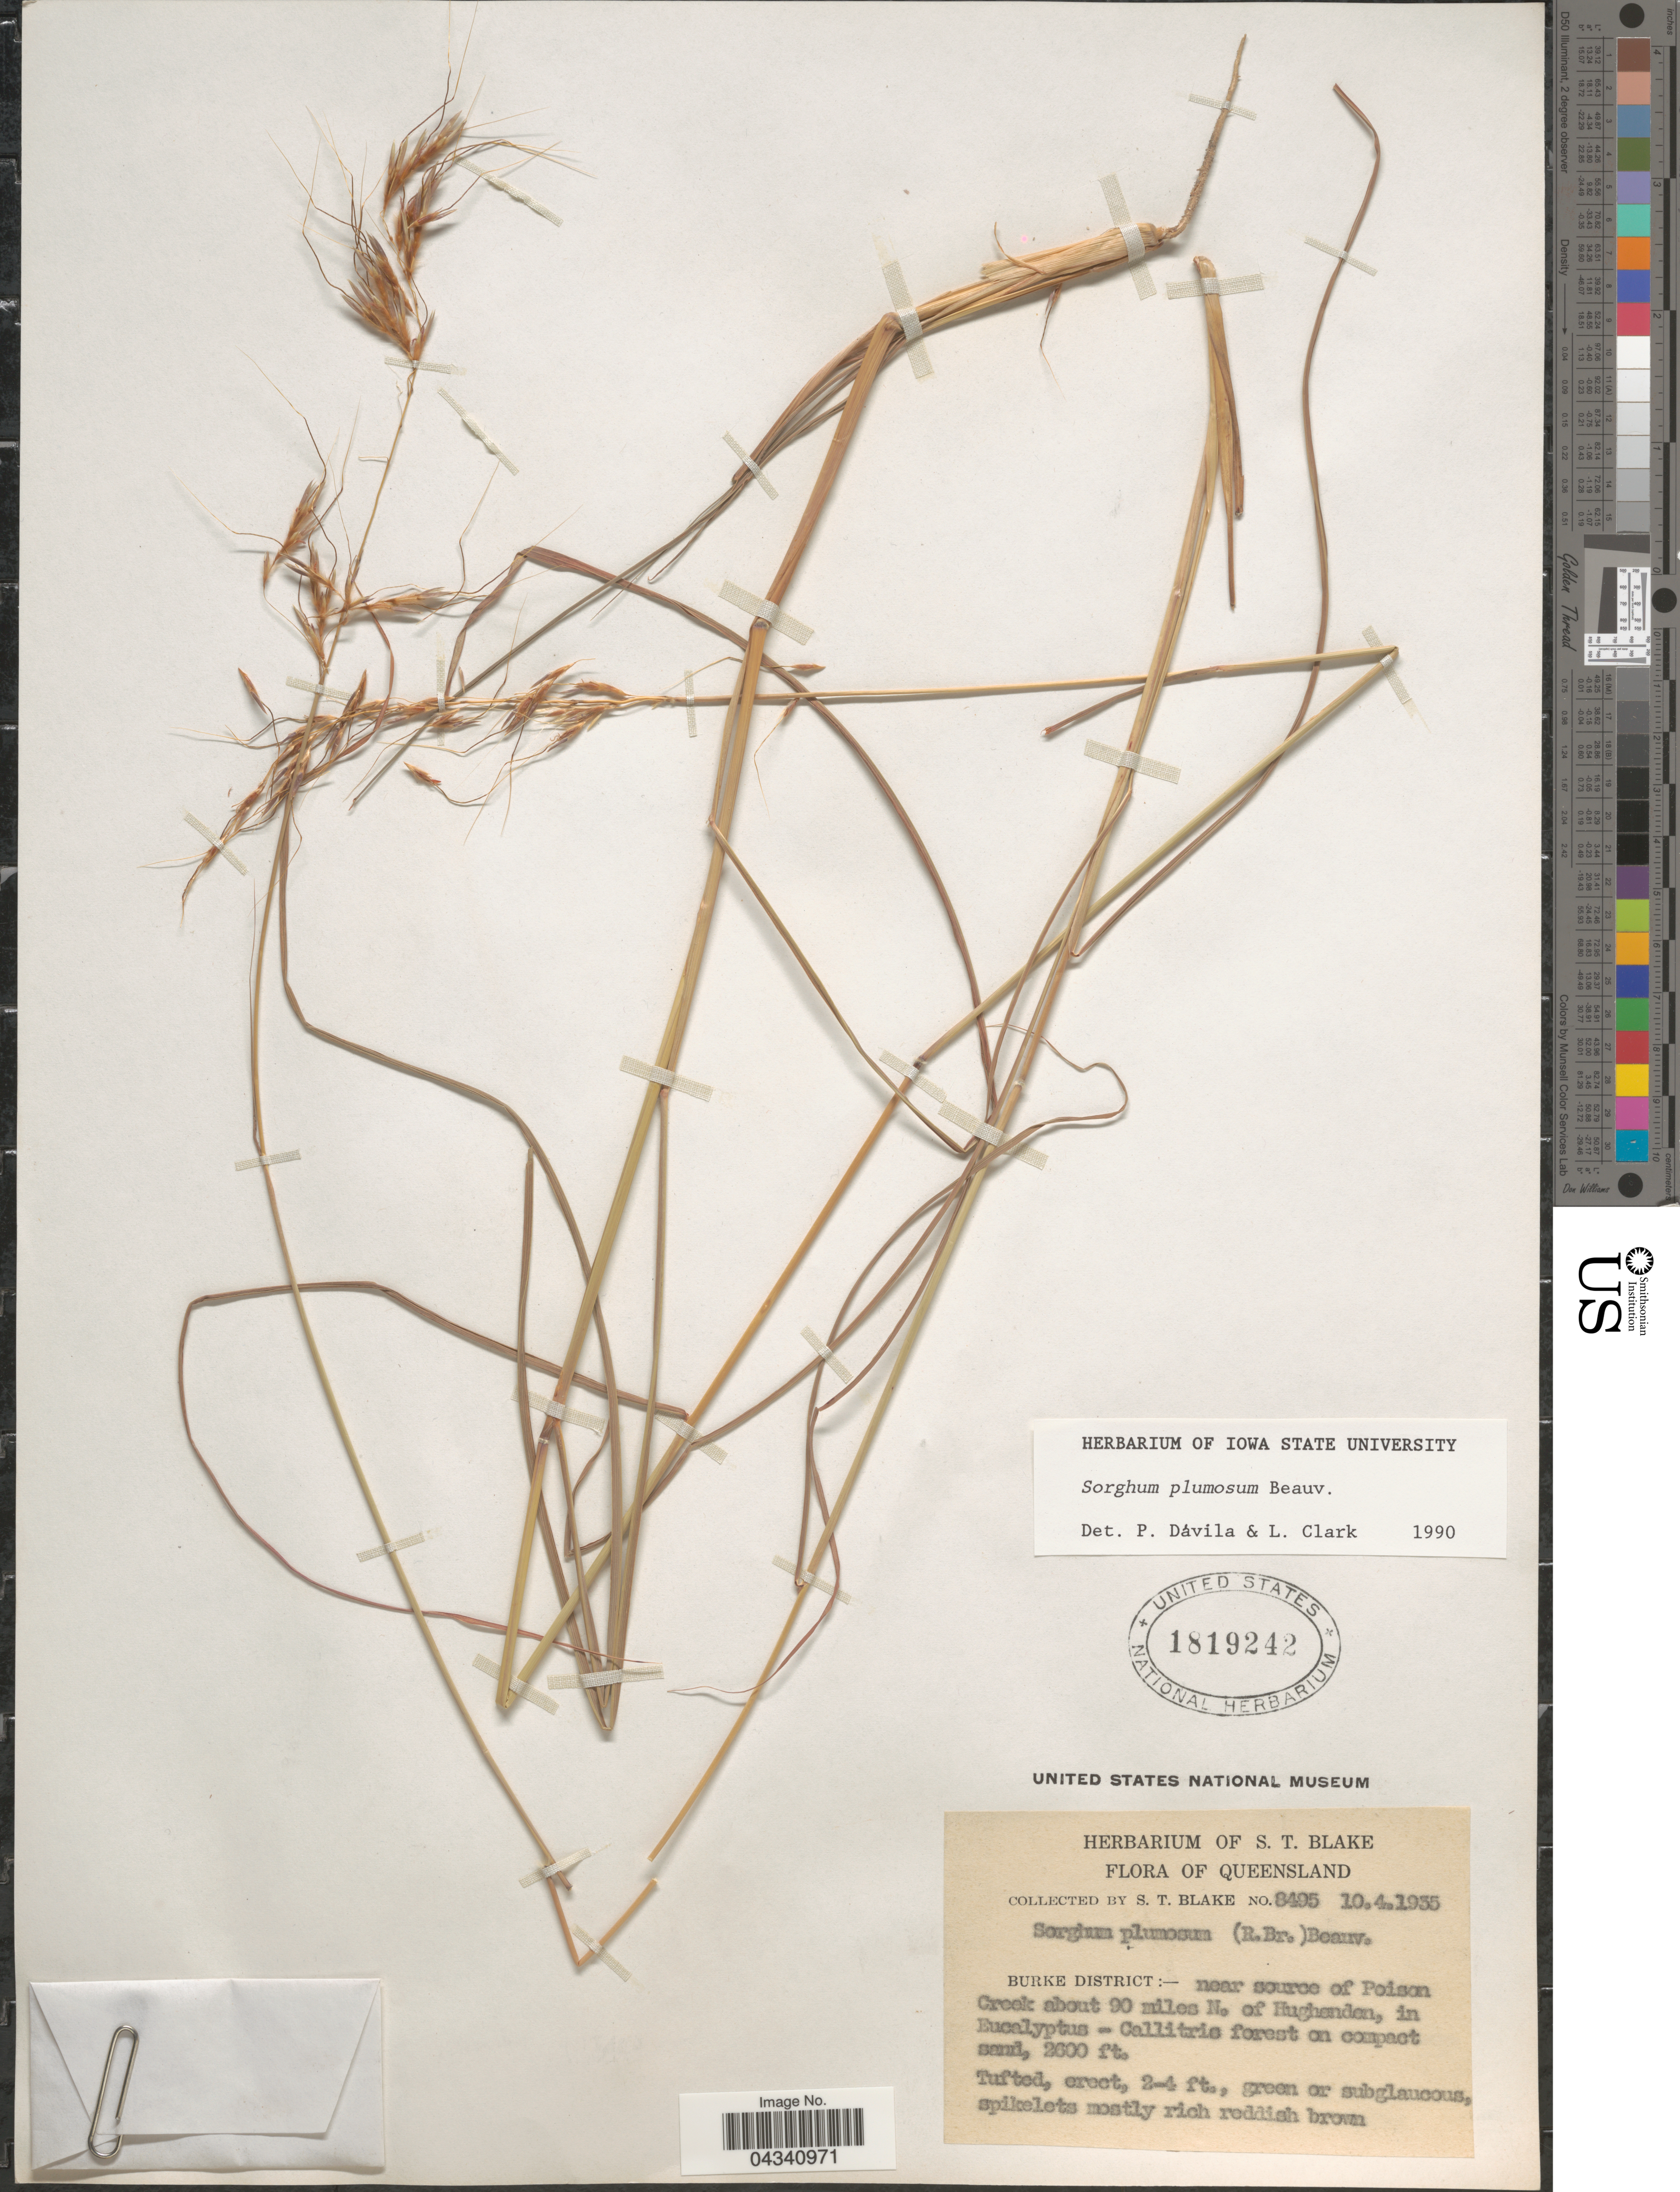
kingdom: Plantae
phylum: Tracheophyta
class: Liliopsida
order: Poales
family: Poaceae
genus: Sorghum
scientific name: Sorghum plumosum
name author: (R. Br.) P. Beauv.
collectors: S. T. Blake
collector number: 8495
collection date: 1935-04-10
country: Australia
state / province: Queensland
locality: Burke District: near source of Poison Creek about 90 miles N. of Hughenden, in Eucalyptus - Callitris forest on compact sand.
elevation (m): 792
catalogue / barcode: US 1819242